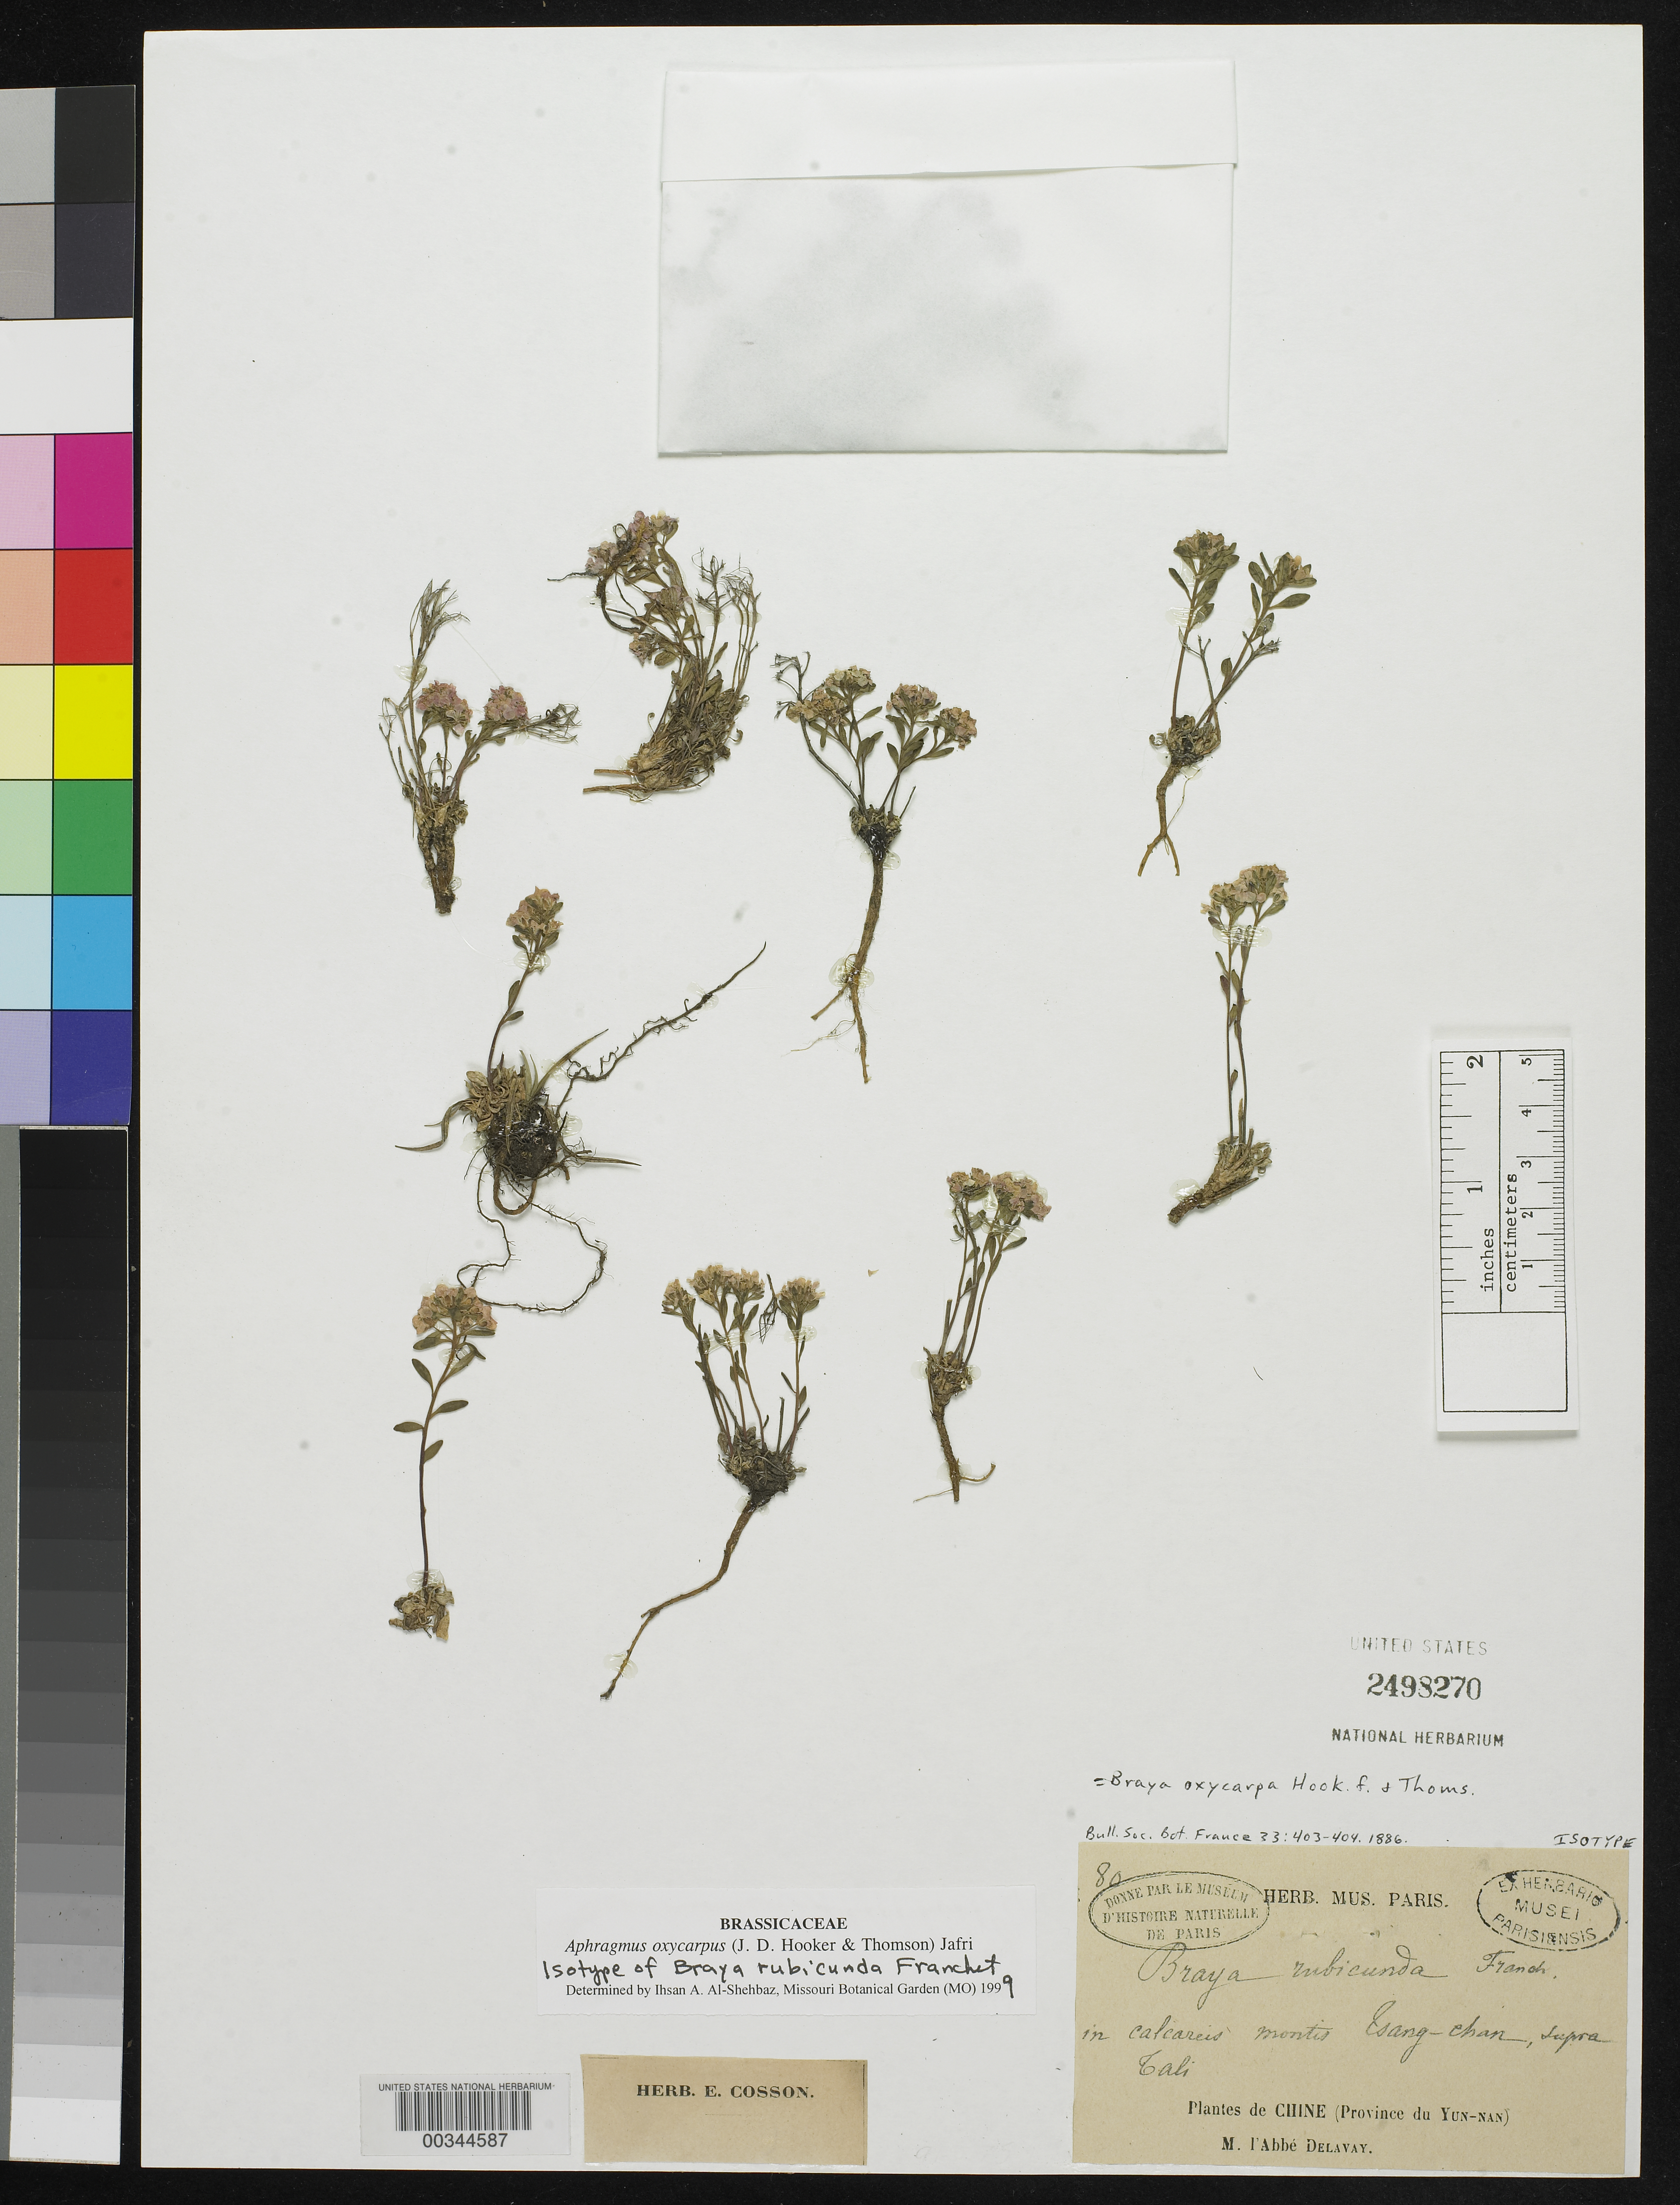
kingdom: Plantae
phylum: Tracheophyta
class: Magnoliopsida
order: Brassicales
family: Brassicaceae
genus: Braya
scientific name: Braya rubicunda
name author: Franch.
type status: Isotype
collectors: P. Delavay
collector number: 80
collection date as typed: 16 Jun 1884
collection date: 1884-06-16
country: China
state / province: Yunnan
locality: In calcareis montis Tsang-chan, supra Tali.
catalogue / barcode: US 2498270